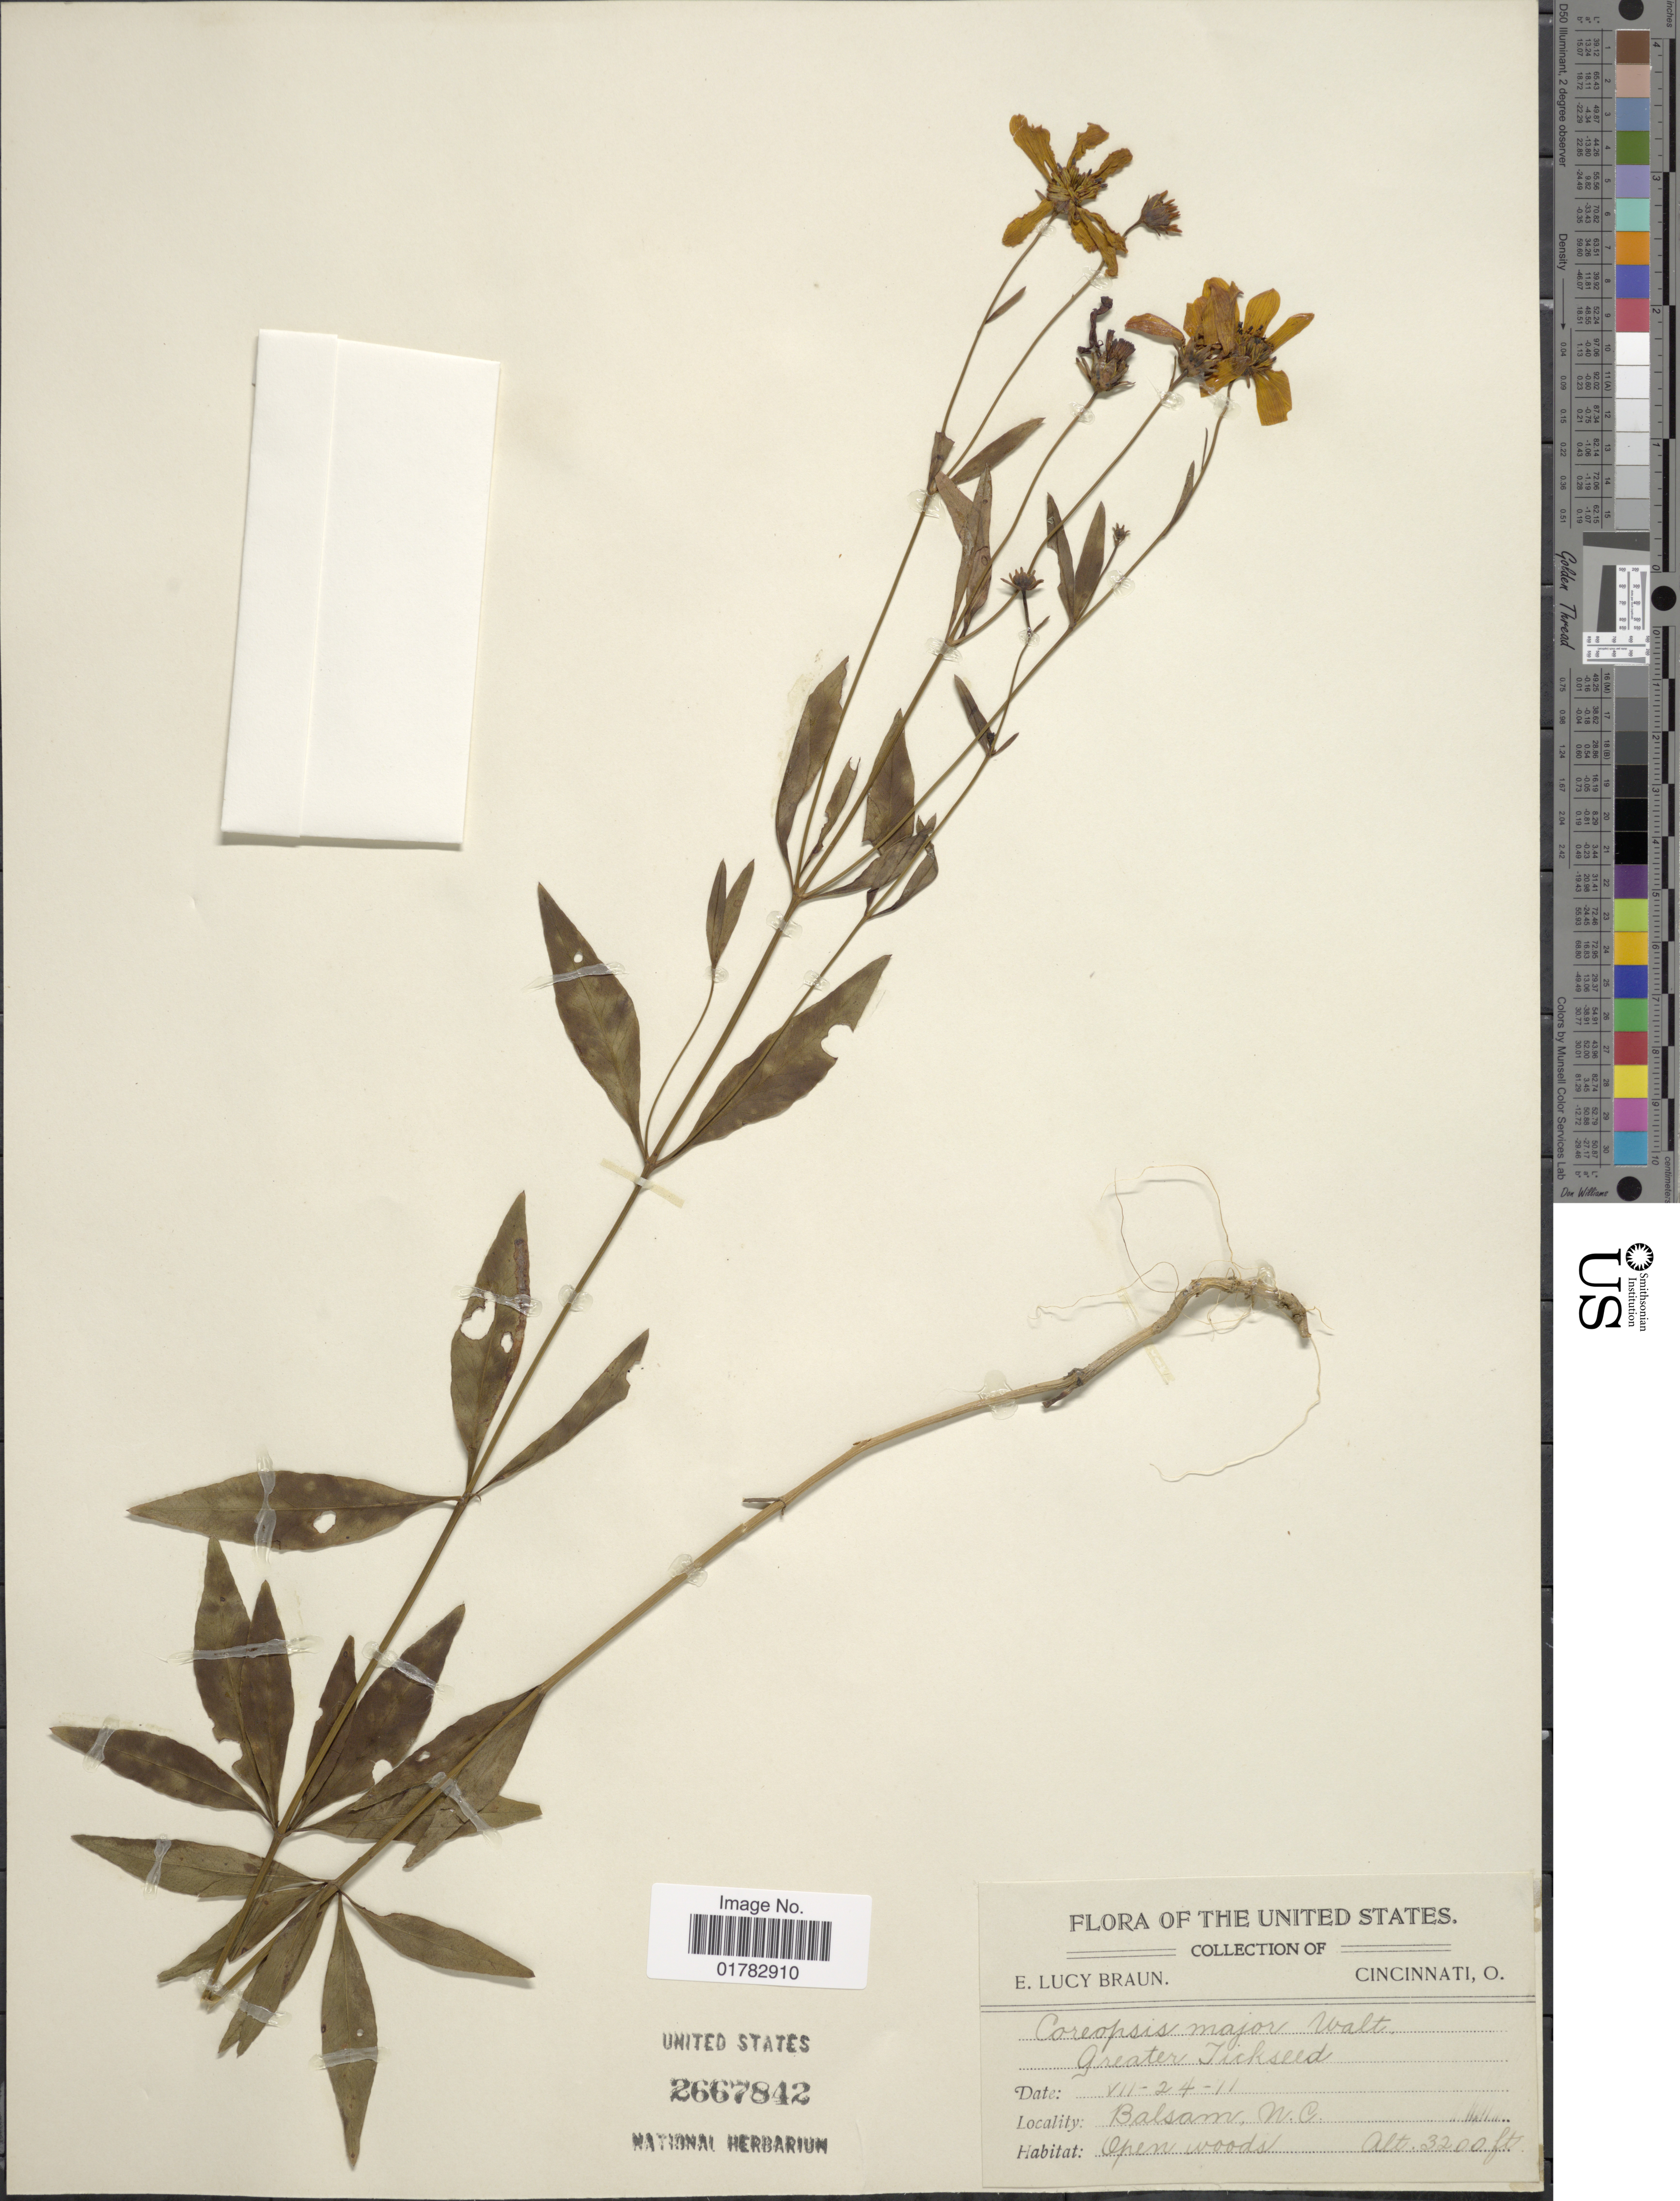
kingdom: Plantae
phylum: Tracheophyta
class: Magnoliopsida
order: Asterales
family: Asteraceae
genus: Coreopsis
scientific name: Coreopsis major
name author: Walter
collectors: E. L. Braun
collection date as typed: Transcribed d/m/y: 24/7/11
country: United States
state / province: North Carolina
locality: Balsam, open woods, Cincinnati, O.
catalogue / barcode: US 2667842